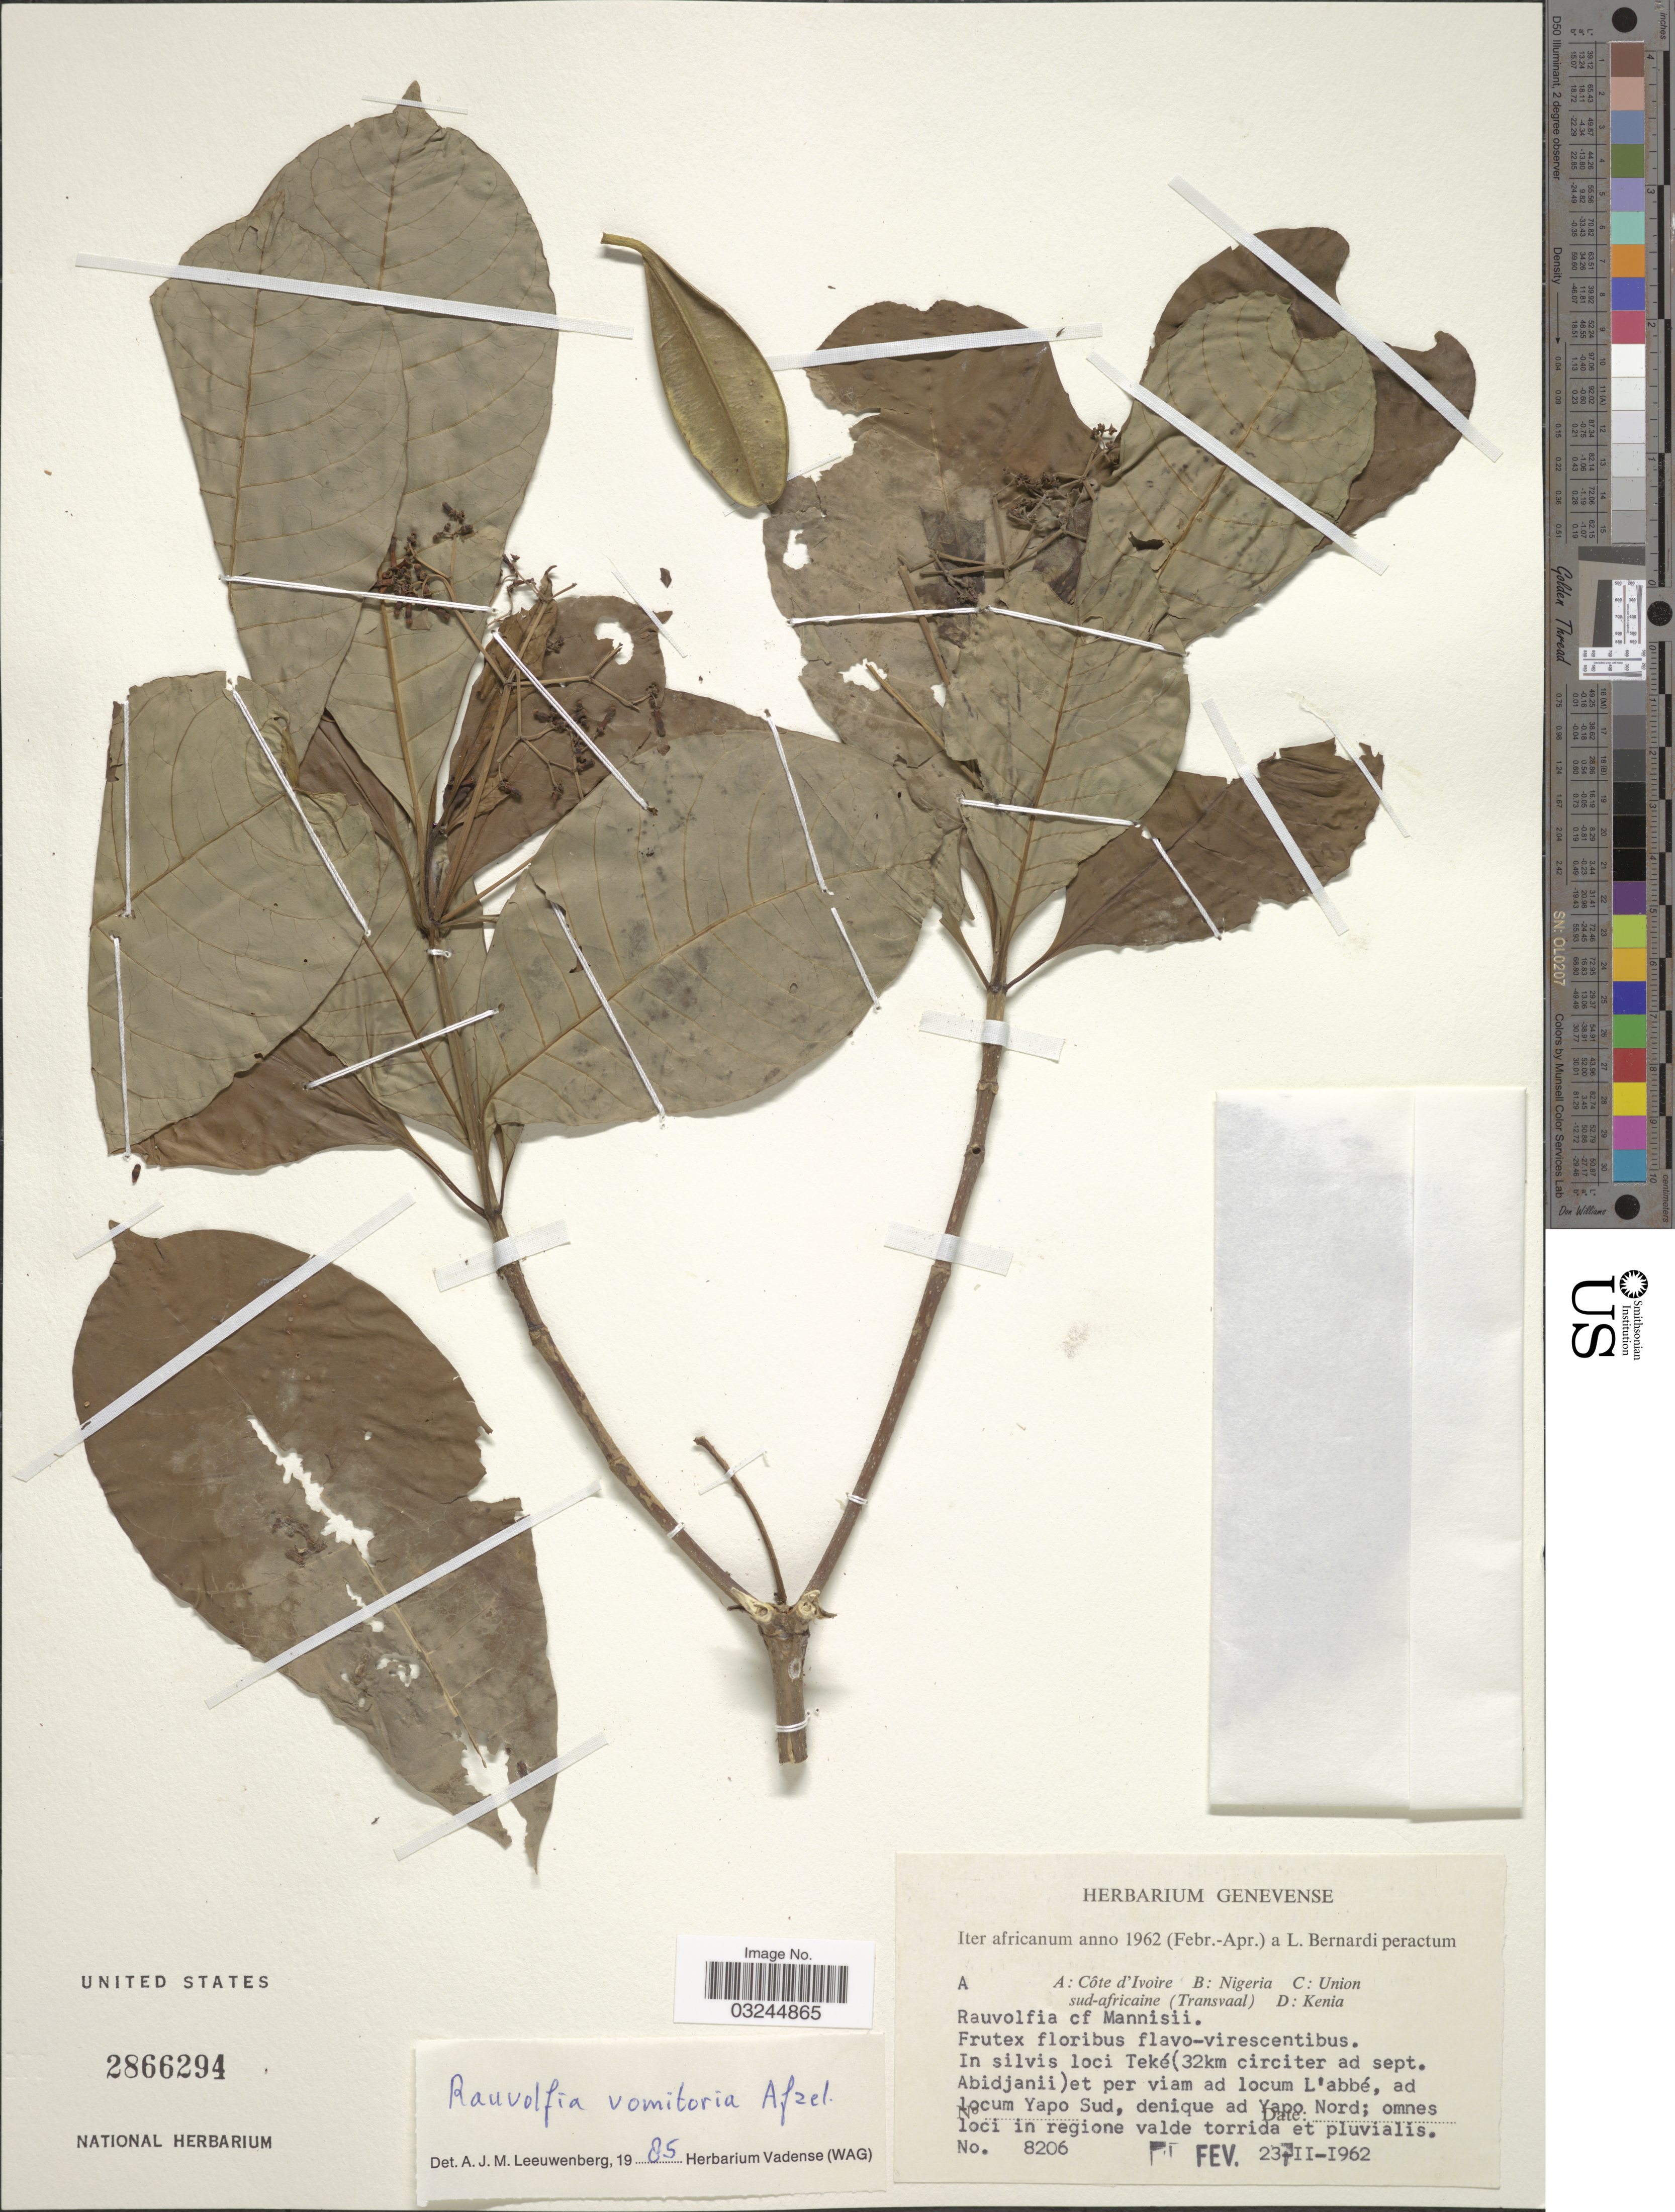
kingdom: Plantae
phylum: Tracheophyta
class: Magnoliopsida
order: Gentianales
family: Apocynaceae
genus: Rauvolfia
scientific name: Rauvolfia vomitoria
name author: Afzel.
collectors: L. Bernardi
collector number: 8206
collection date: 1962-02-23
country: Ivory Coast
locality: Côte d'Ivoire. In silvis loci Teké (32 km circiter ad septentrionem Abidjanii) et per viam ad locum L'abbé, ad locum Yapo Sud, denique ad Yapo Nord.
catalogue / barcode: US 2866294